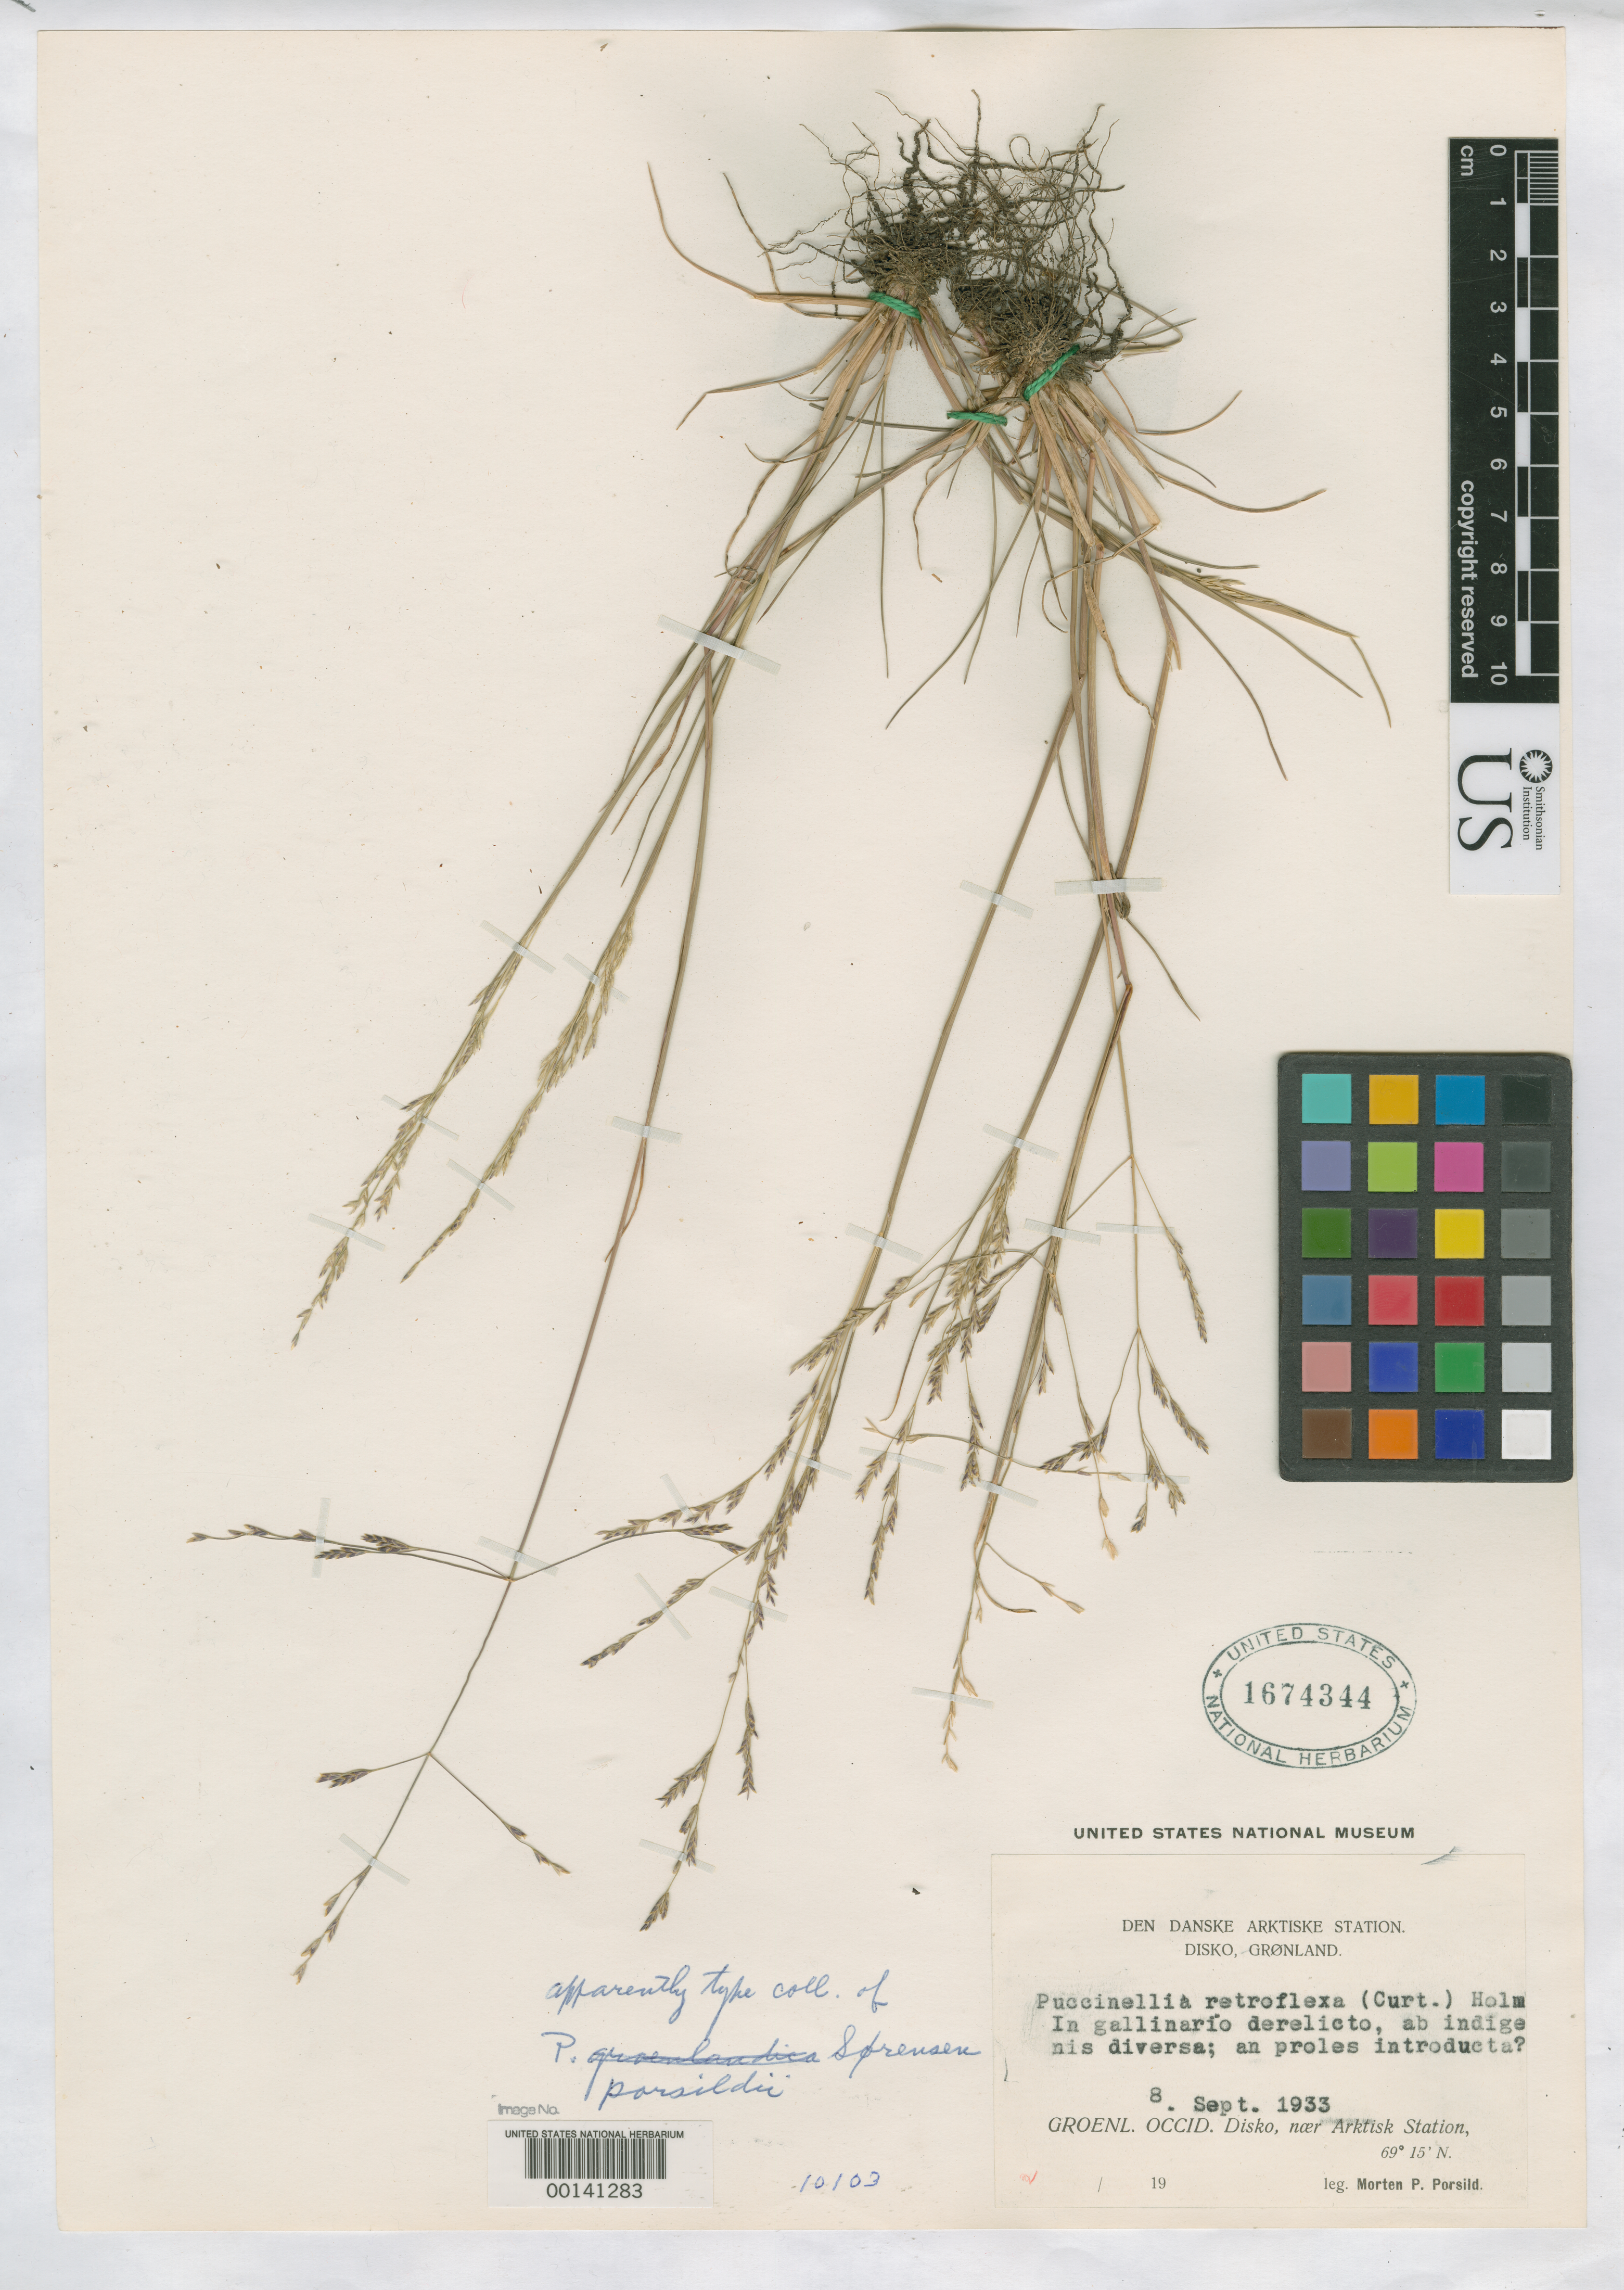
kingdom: Plantae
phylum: Tracheophyta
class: Liliopsida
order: Poales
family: Poaceae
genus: Puccinellia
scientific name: Puccinellia porsildii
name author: Sorensen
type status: Isotype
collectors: M. P. Porsild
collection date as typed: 08 Sep 1933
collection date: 1933-09-08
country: Greenland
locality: Disko.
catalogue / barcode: US 1674344